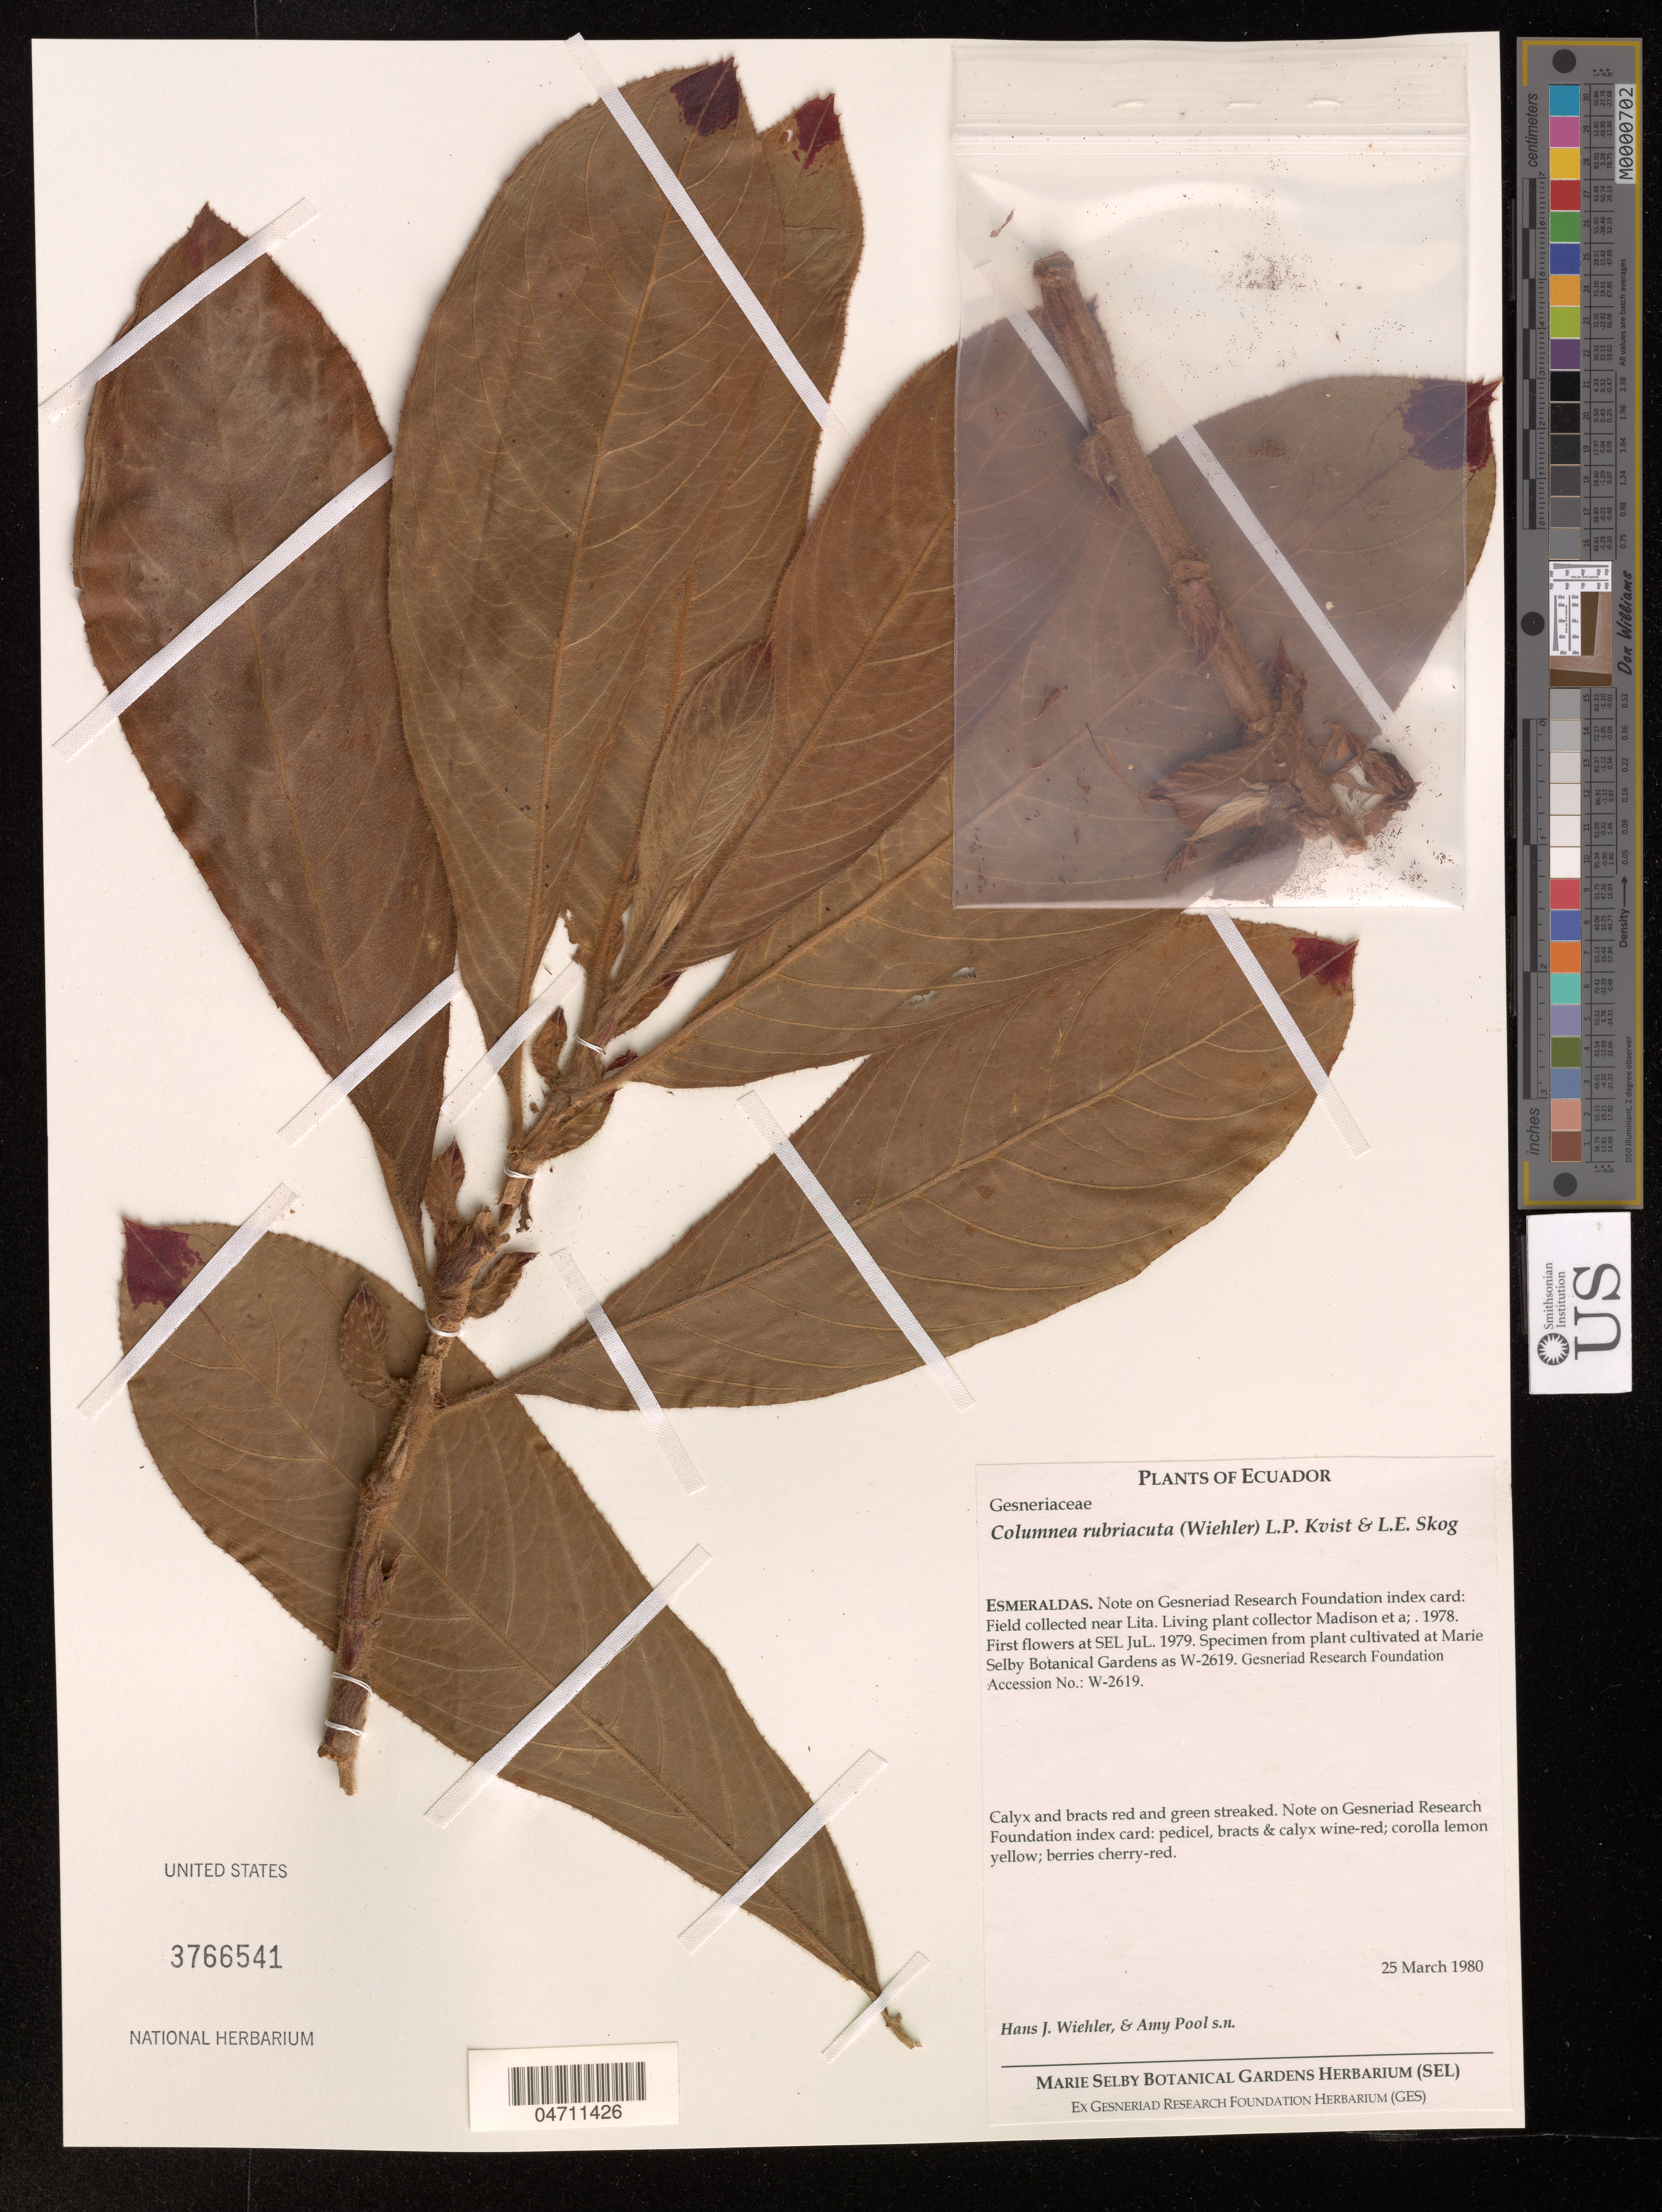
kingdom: Plantae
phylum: Tracheophyta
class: Magnoliopsida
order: Lamiales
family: Gesneriaceae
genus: Columnea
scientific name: Columnea rubriacuta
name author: (Wiehler) L.P. Kvist & L.E. Skog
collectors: H. Wiehler & A. Pool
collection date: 1980-03-25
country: Ecuador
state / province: Esmeraldas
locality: Cultivated at Marie Selby Botanical Gardens.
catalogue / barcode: US 3766541